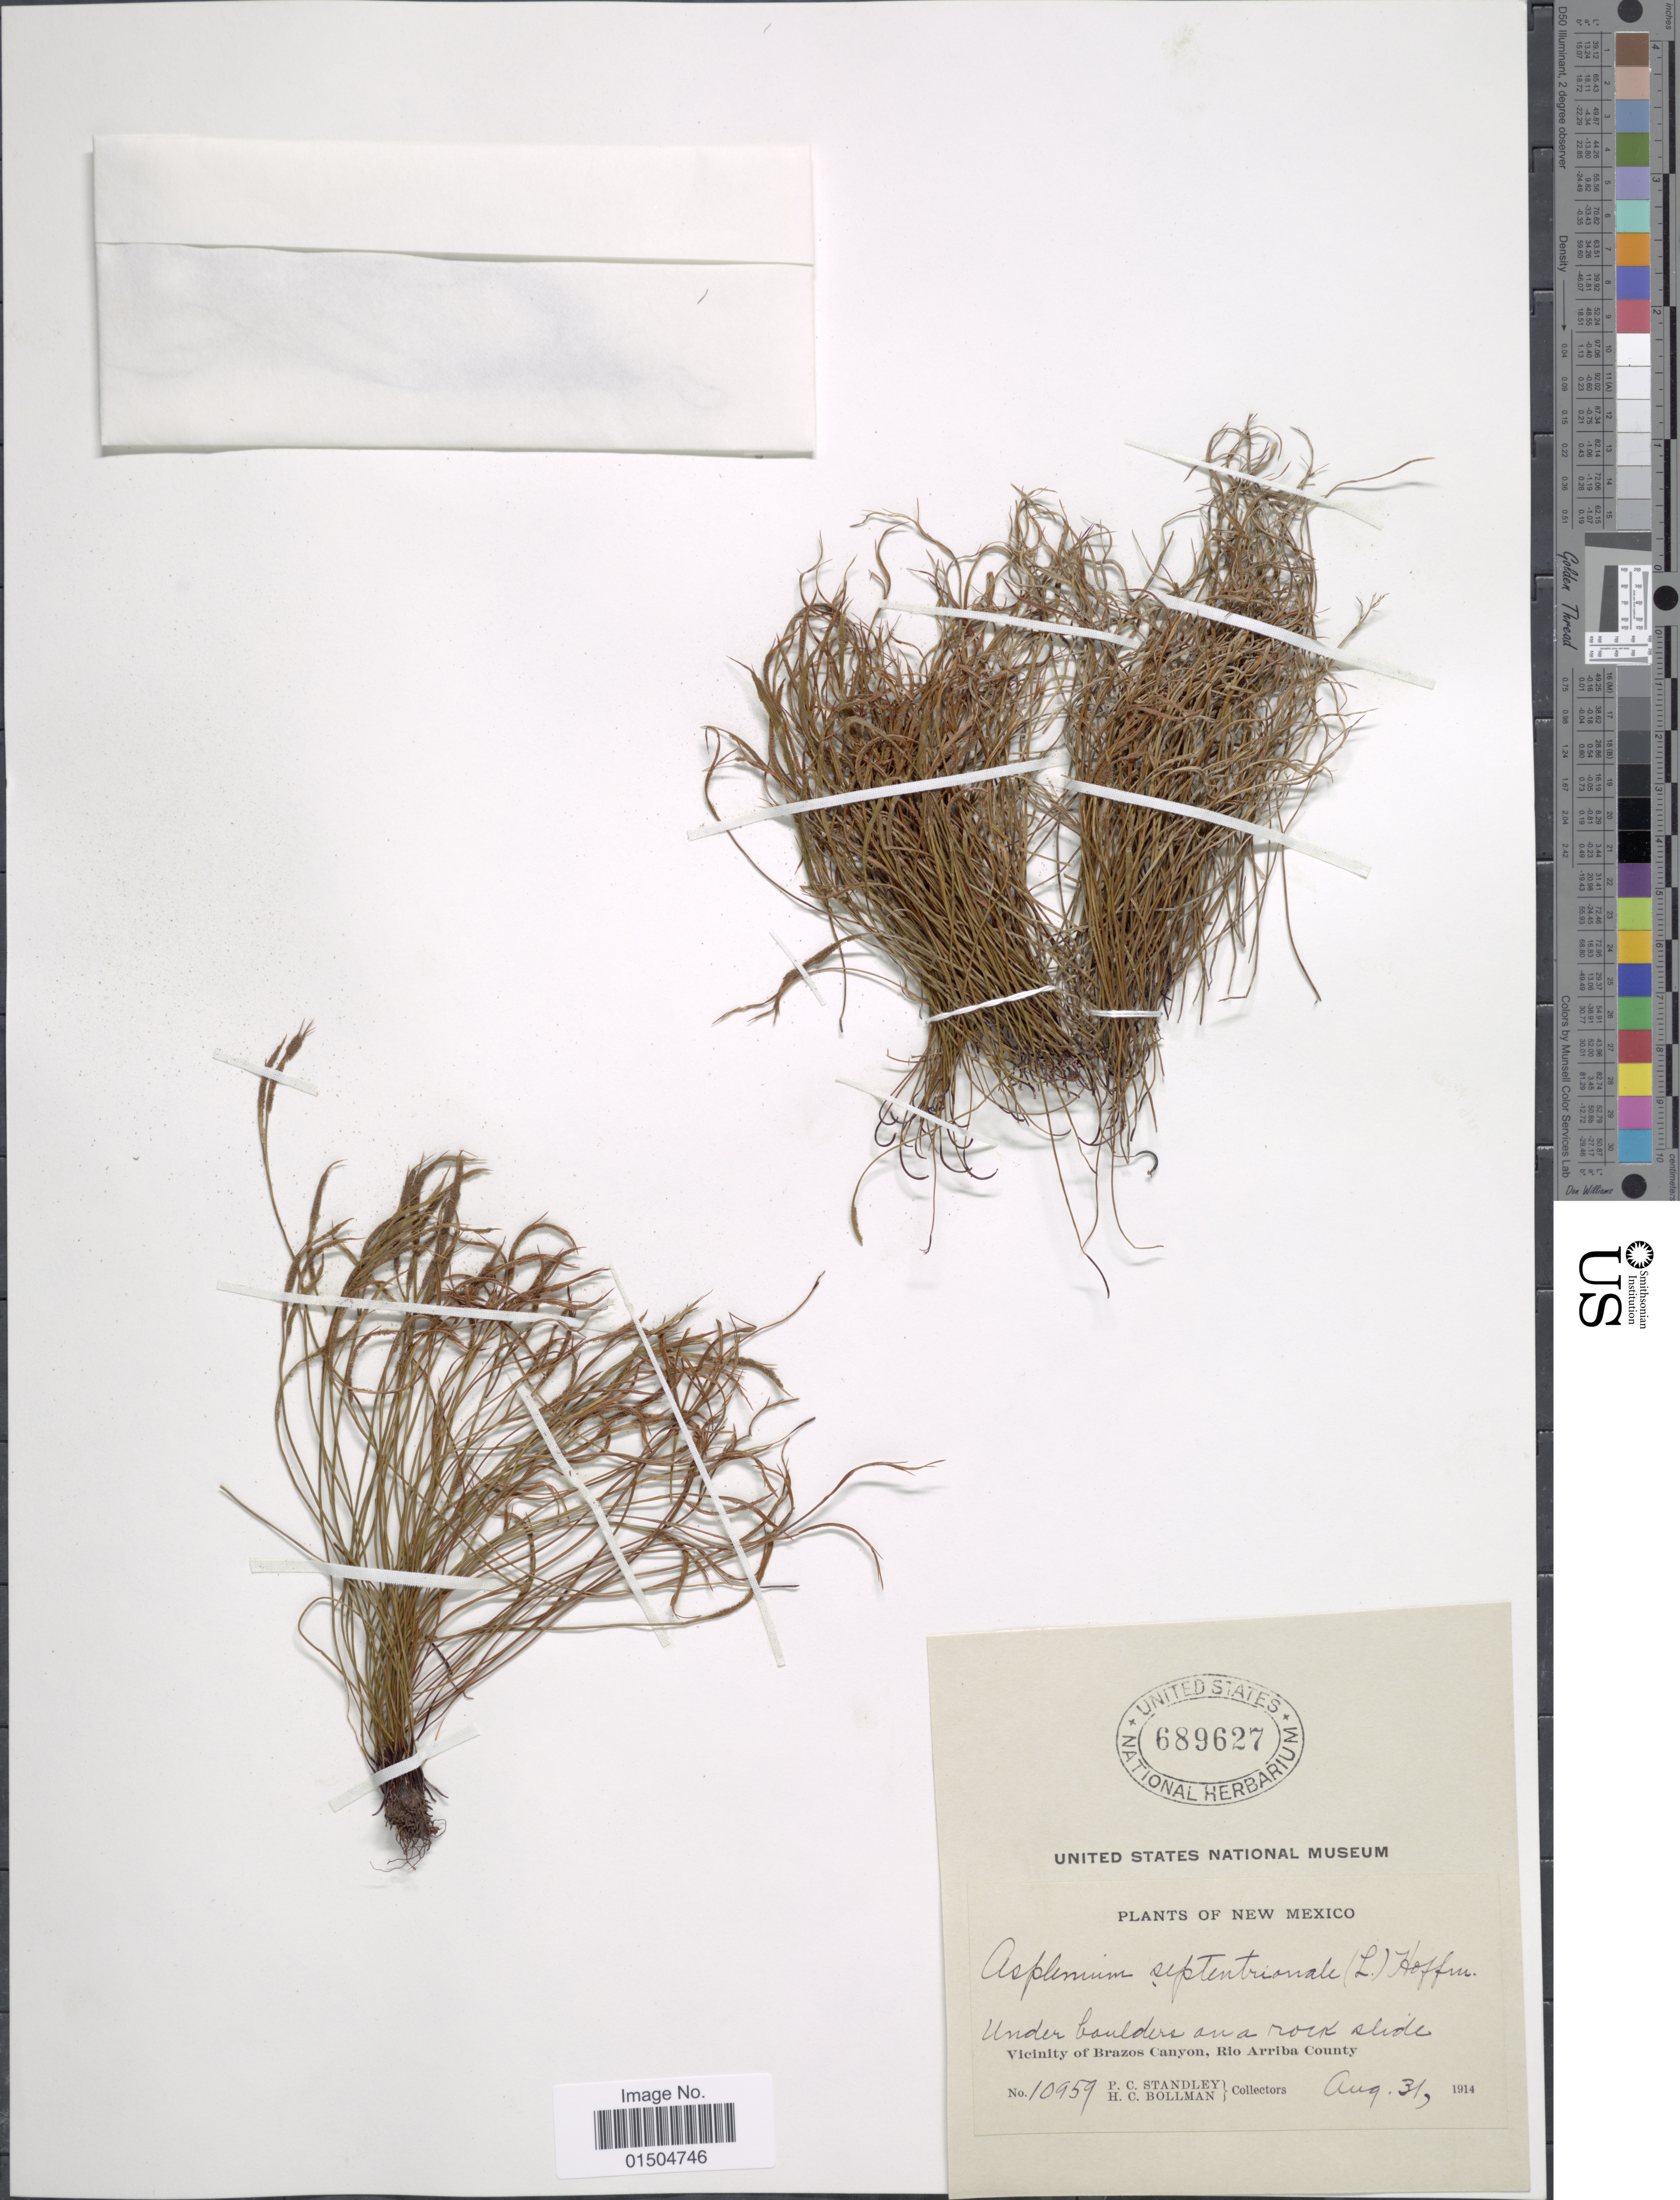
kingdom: Plantae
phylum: Tracheophyta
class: Polypodiopsida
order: Polypodiales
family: Aspleniaceae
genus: Asplenium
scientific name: Asplenium septentrionale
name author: (L.) Hoffm.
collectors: P. C. Standley & H. C. Bollman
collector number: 10959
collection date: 1914-08-31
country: United States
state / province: New Mexico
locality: Vicinity of Brazos Canyon, Rio Arriba County.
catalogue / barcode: US 689627